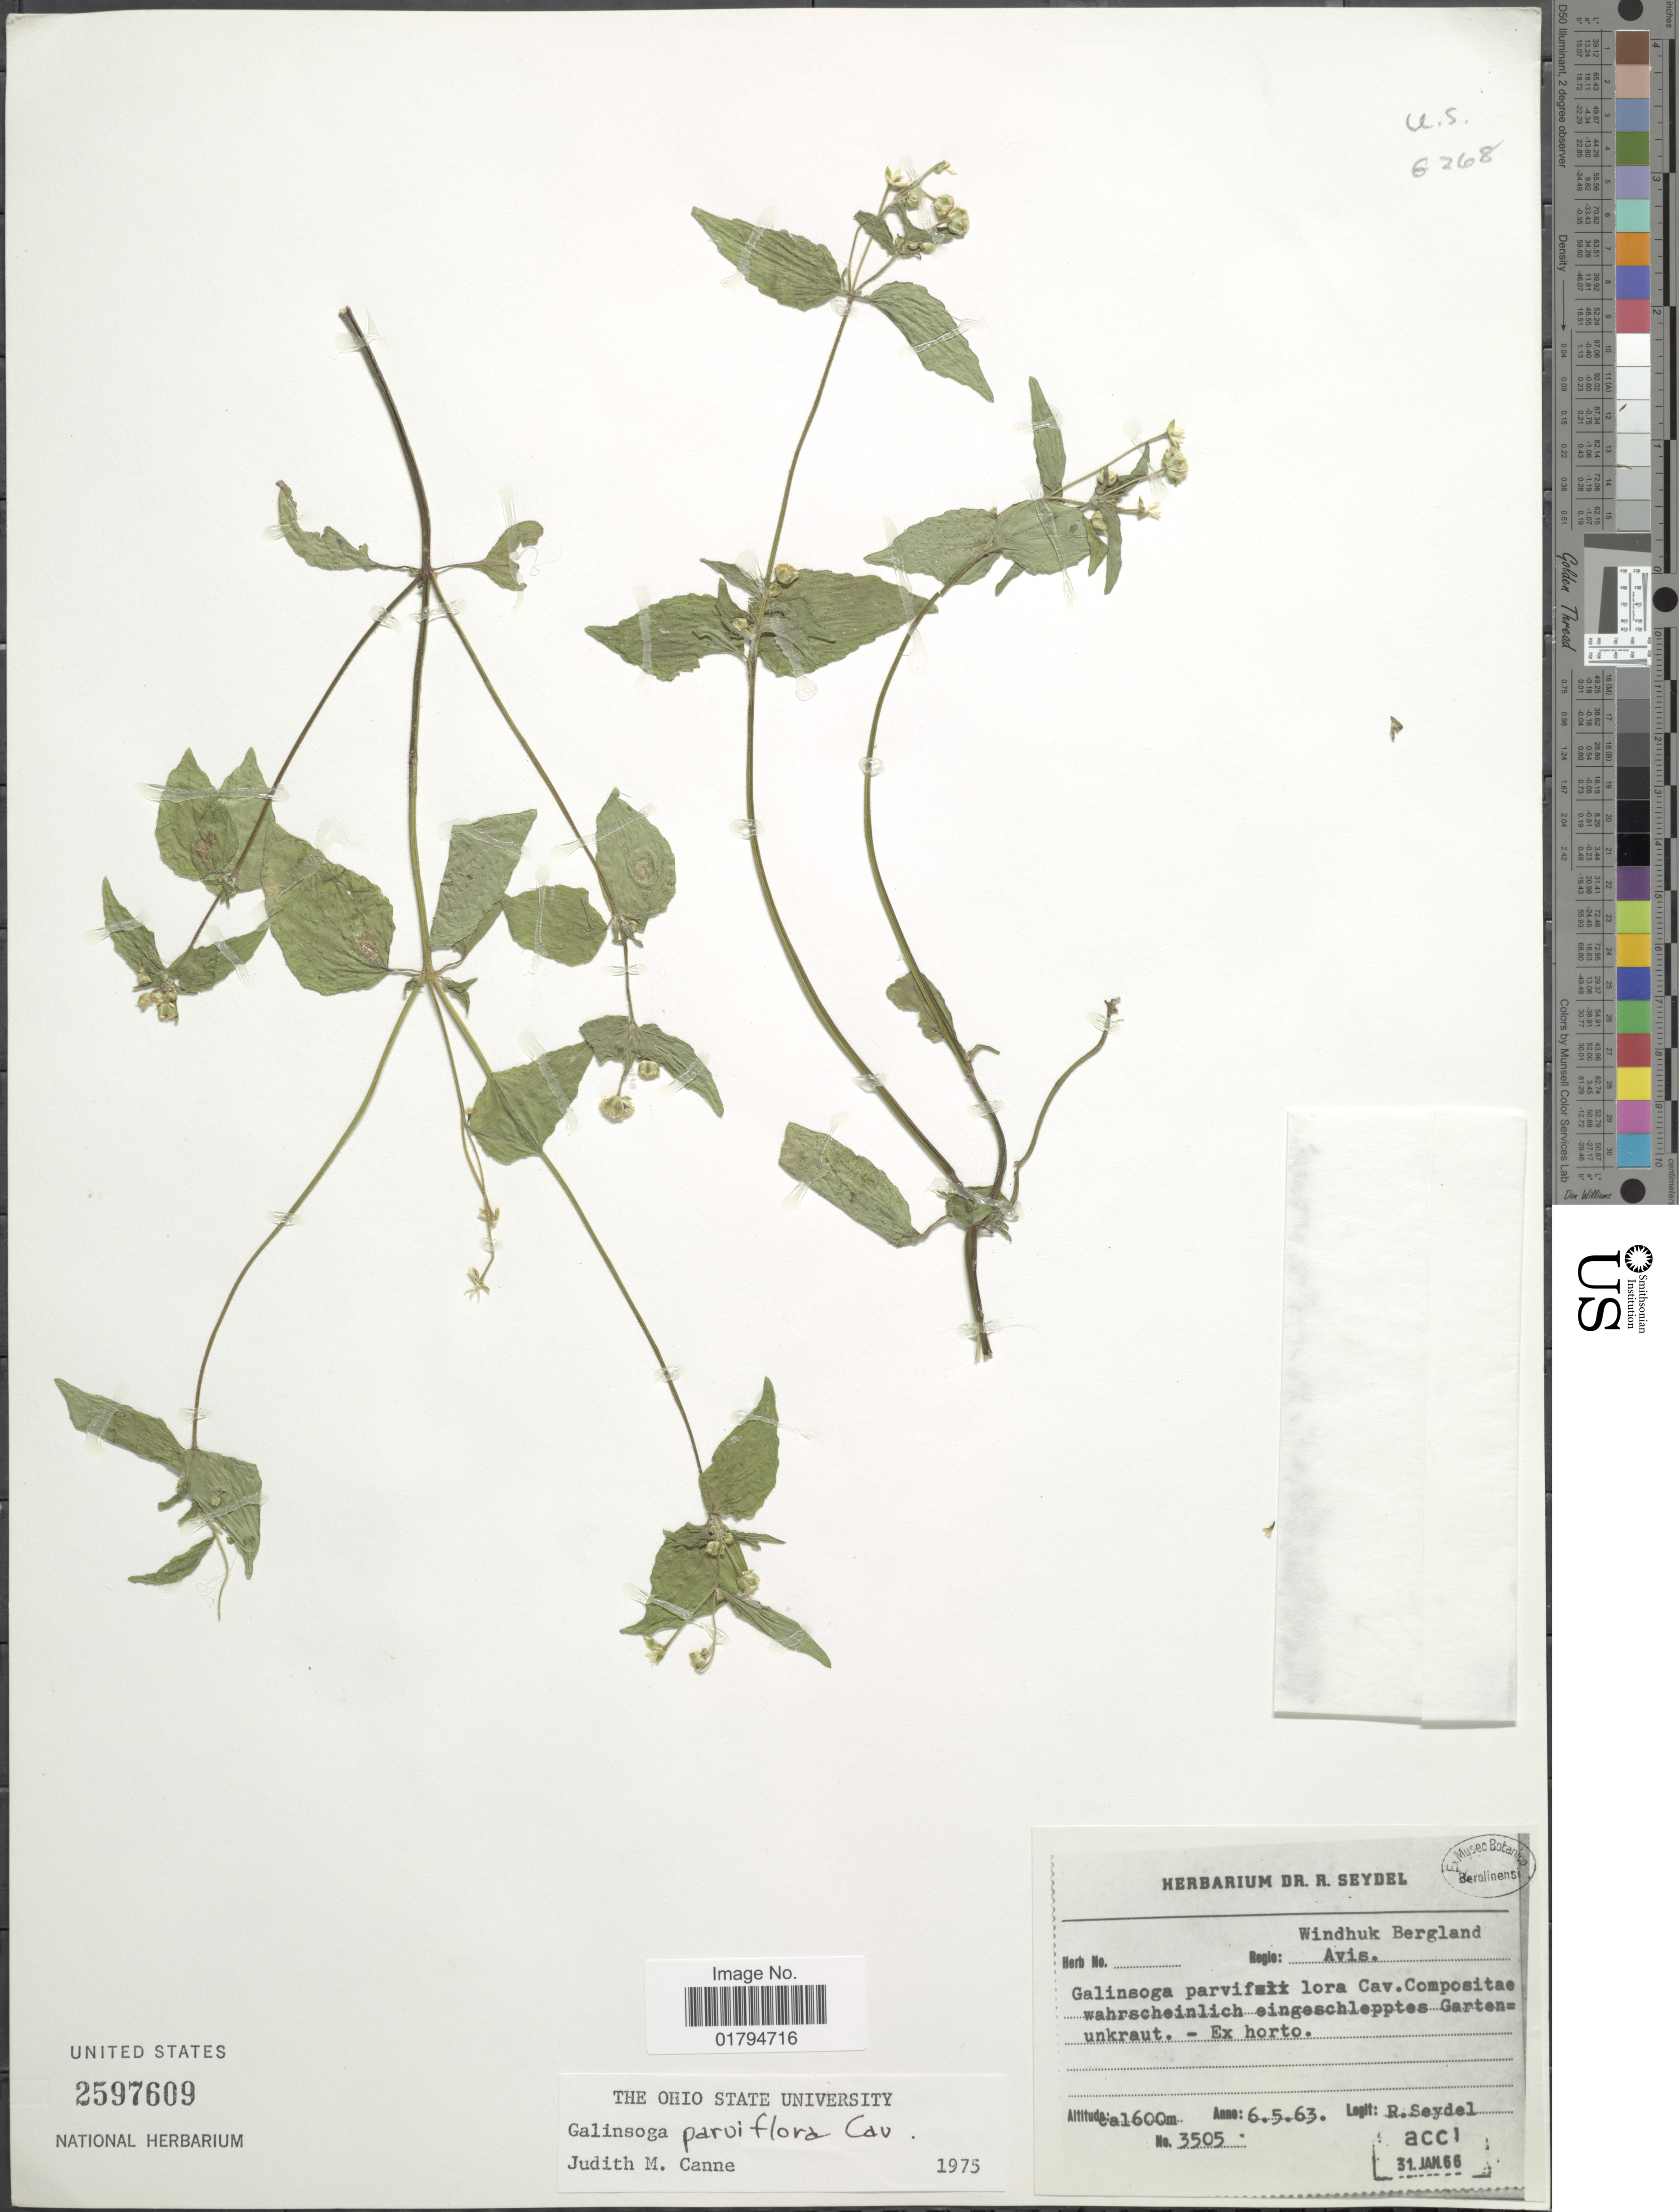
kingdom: Plantae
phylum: Tracheophyta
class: Magnoliopsida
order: Asterales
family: Asteraceae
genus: Galinsoga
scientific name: Galinsoga parviflora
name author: Cav.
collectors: R. Seydel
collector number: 3505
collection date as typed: Transcribed d/m/y: 6/5/63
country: Namibia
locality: Regie Windhoek BErgland, Avis.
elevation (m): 1600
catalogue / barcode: US 2597609